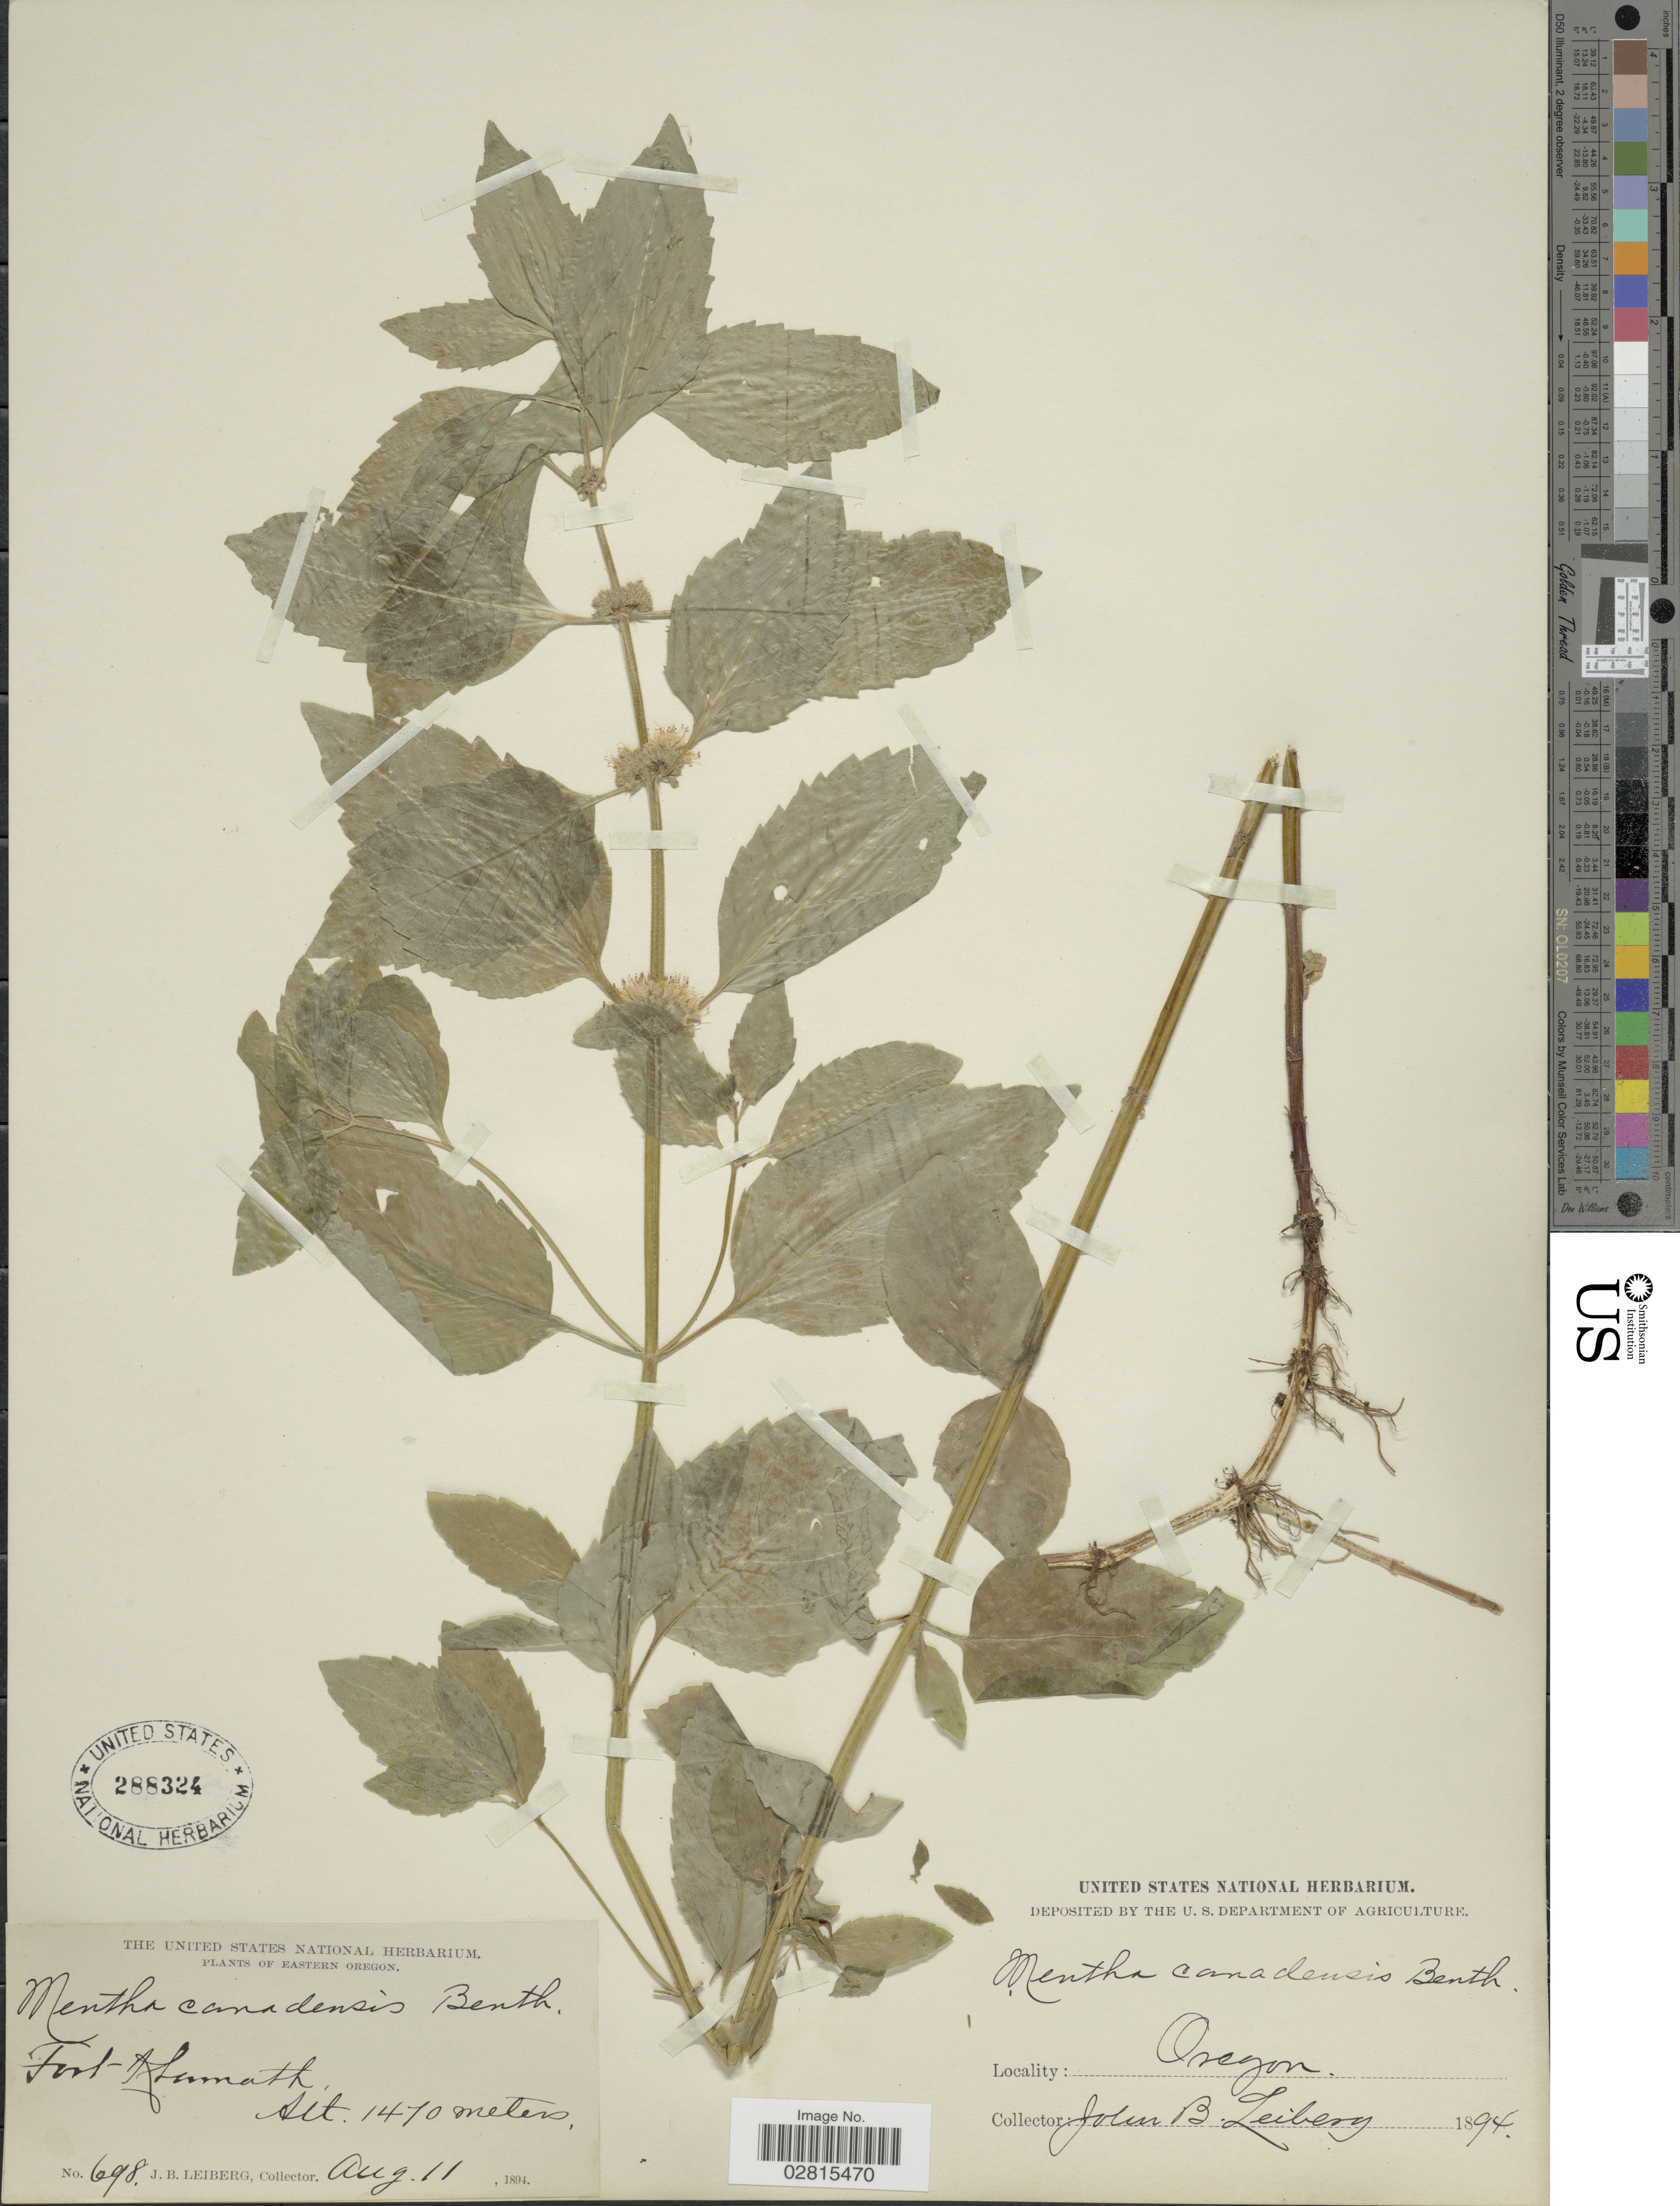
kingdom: Plantae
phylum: Tracheophyta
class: Magnoliopsida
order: Lamiales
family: Lamiaceae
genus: Mentha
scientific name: Mentha canadensis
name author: L.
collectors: J. Leiberg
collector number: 698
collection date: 1894-08-11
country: United States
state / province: Oregon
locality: Eastern Oregon, Fort Klamath.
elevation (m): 1470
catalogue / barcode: US 288324